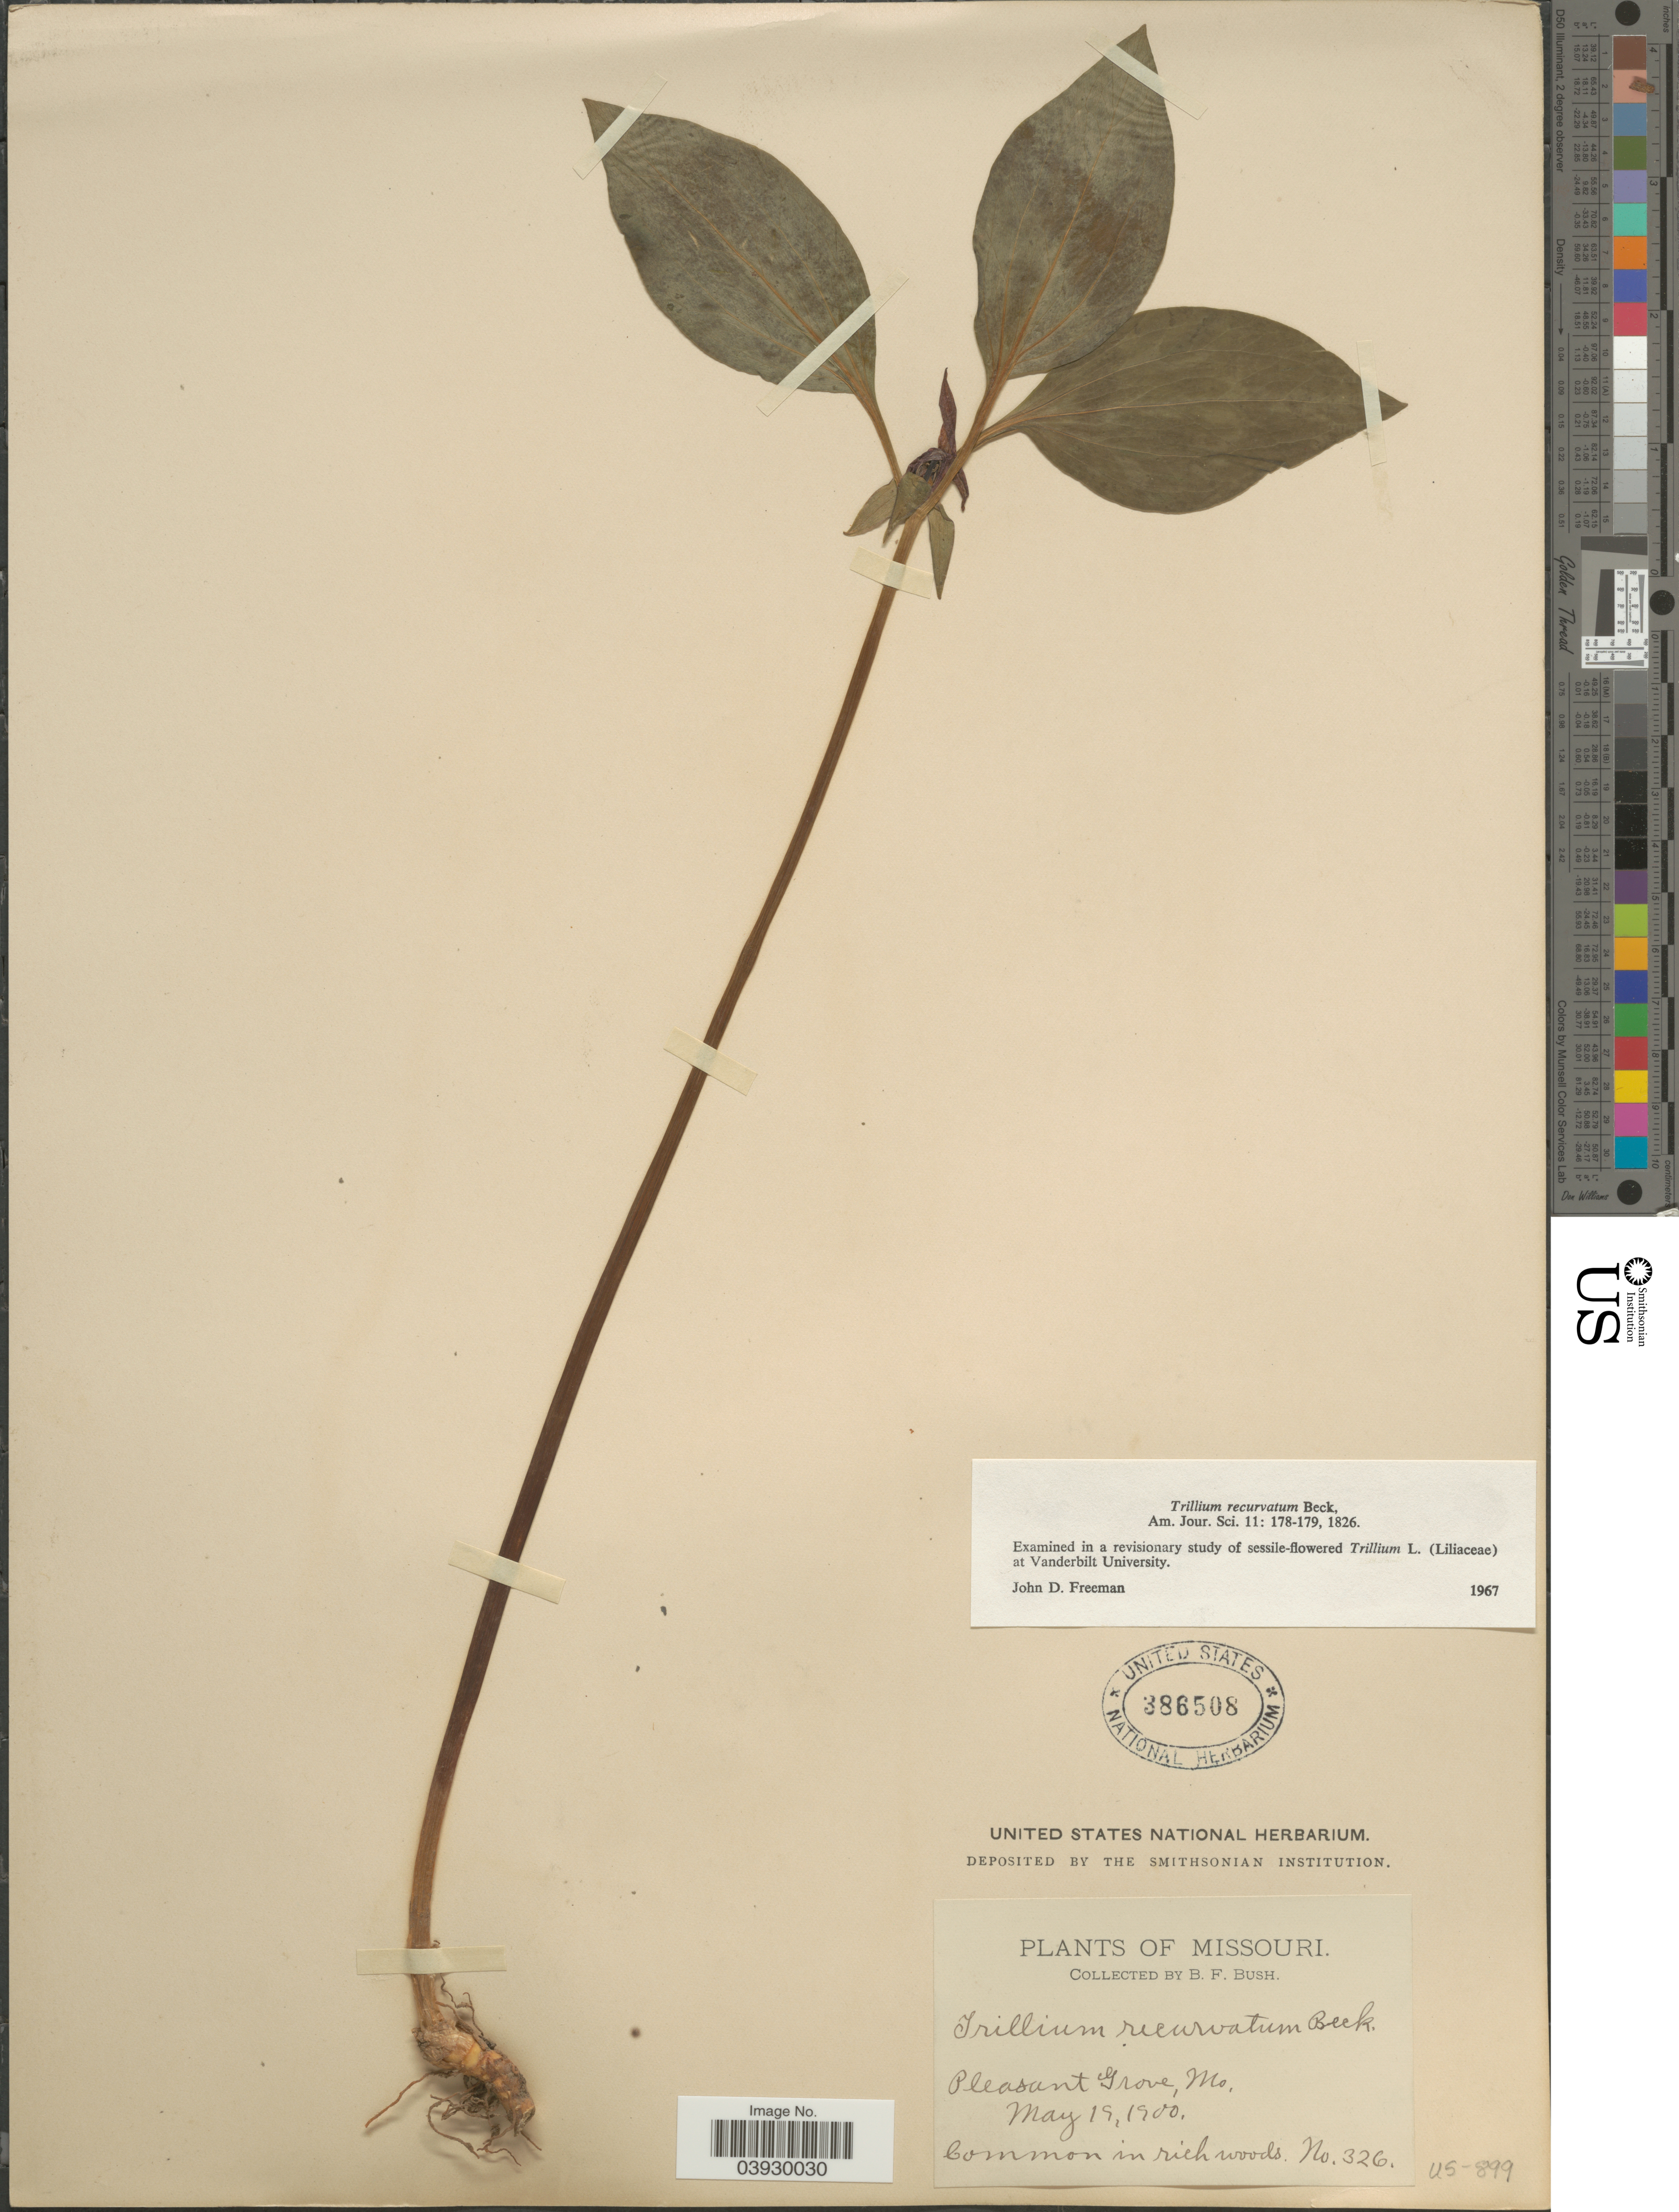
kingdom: Plantae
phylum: Tracheophyta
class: Liliopsida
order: Liliales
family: Melanthiaceae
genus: Trillium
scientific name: Trillium recurvatum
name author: L.C. Beck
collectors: B. F. Bush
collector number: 326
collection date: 1900-05-19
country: United States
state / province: Missouri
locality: Pleasant Grove.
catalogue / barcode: US 386508